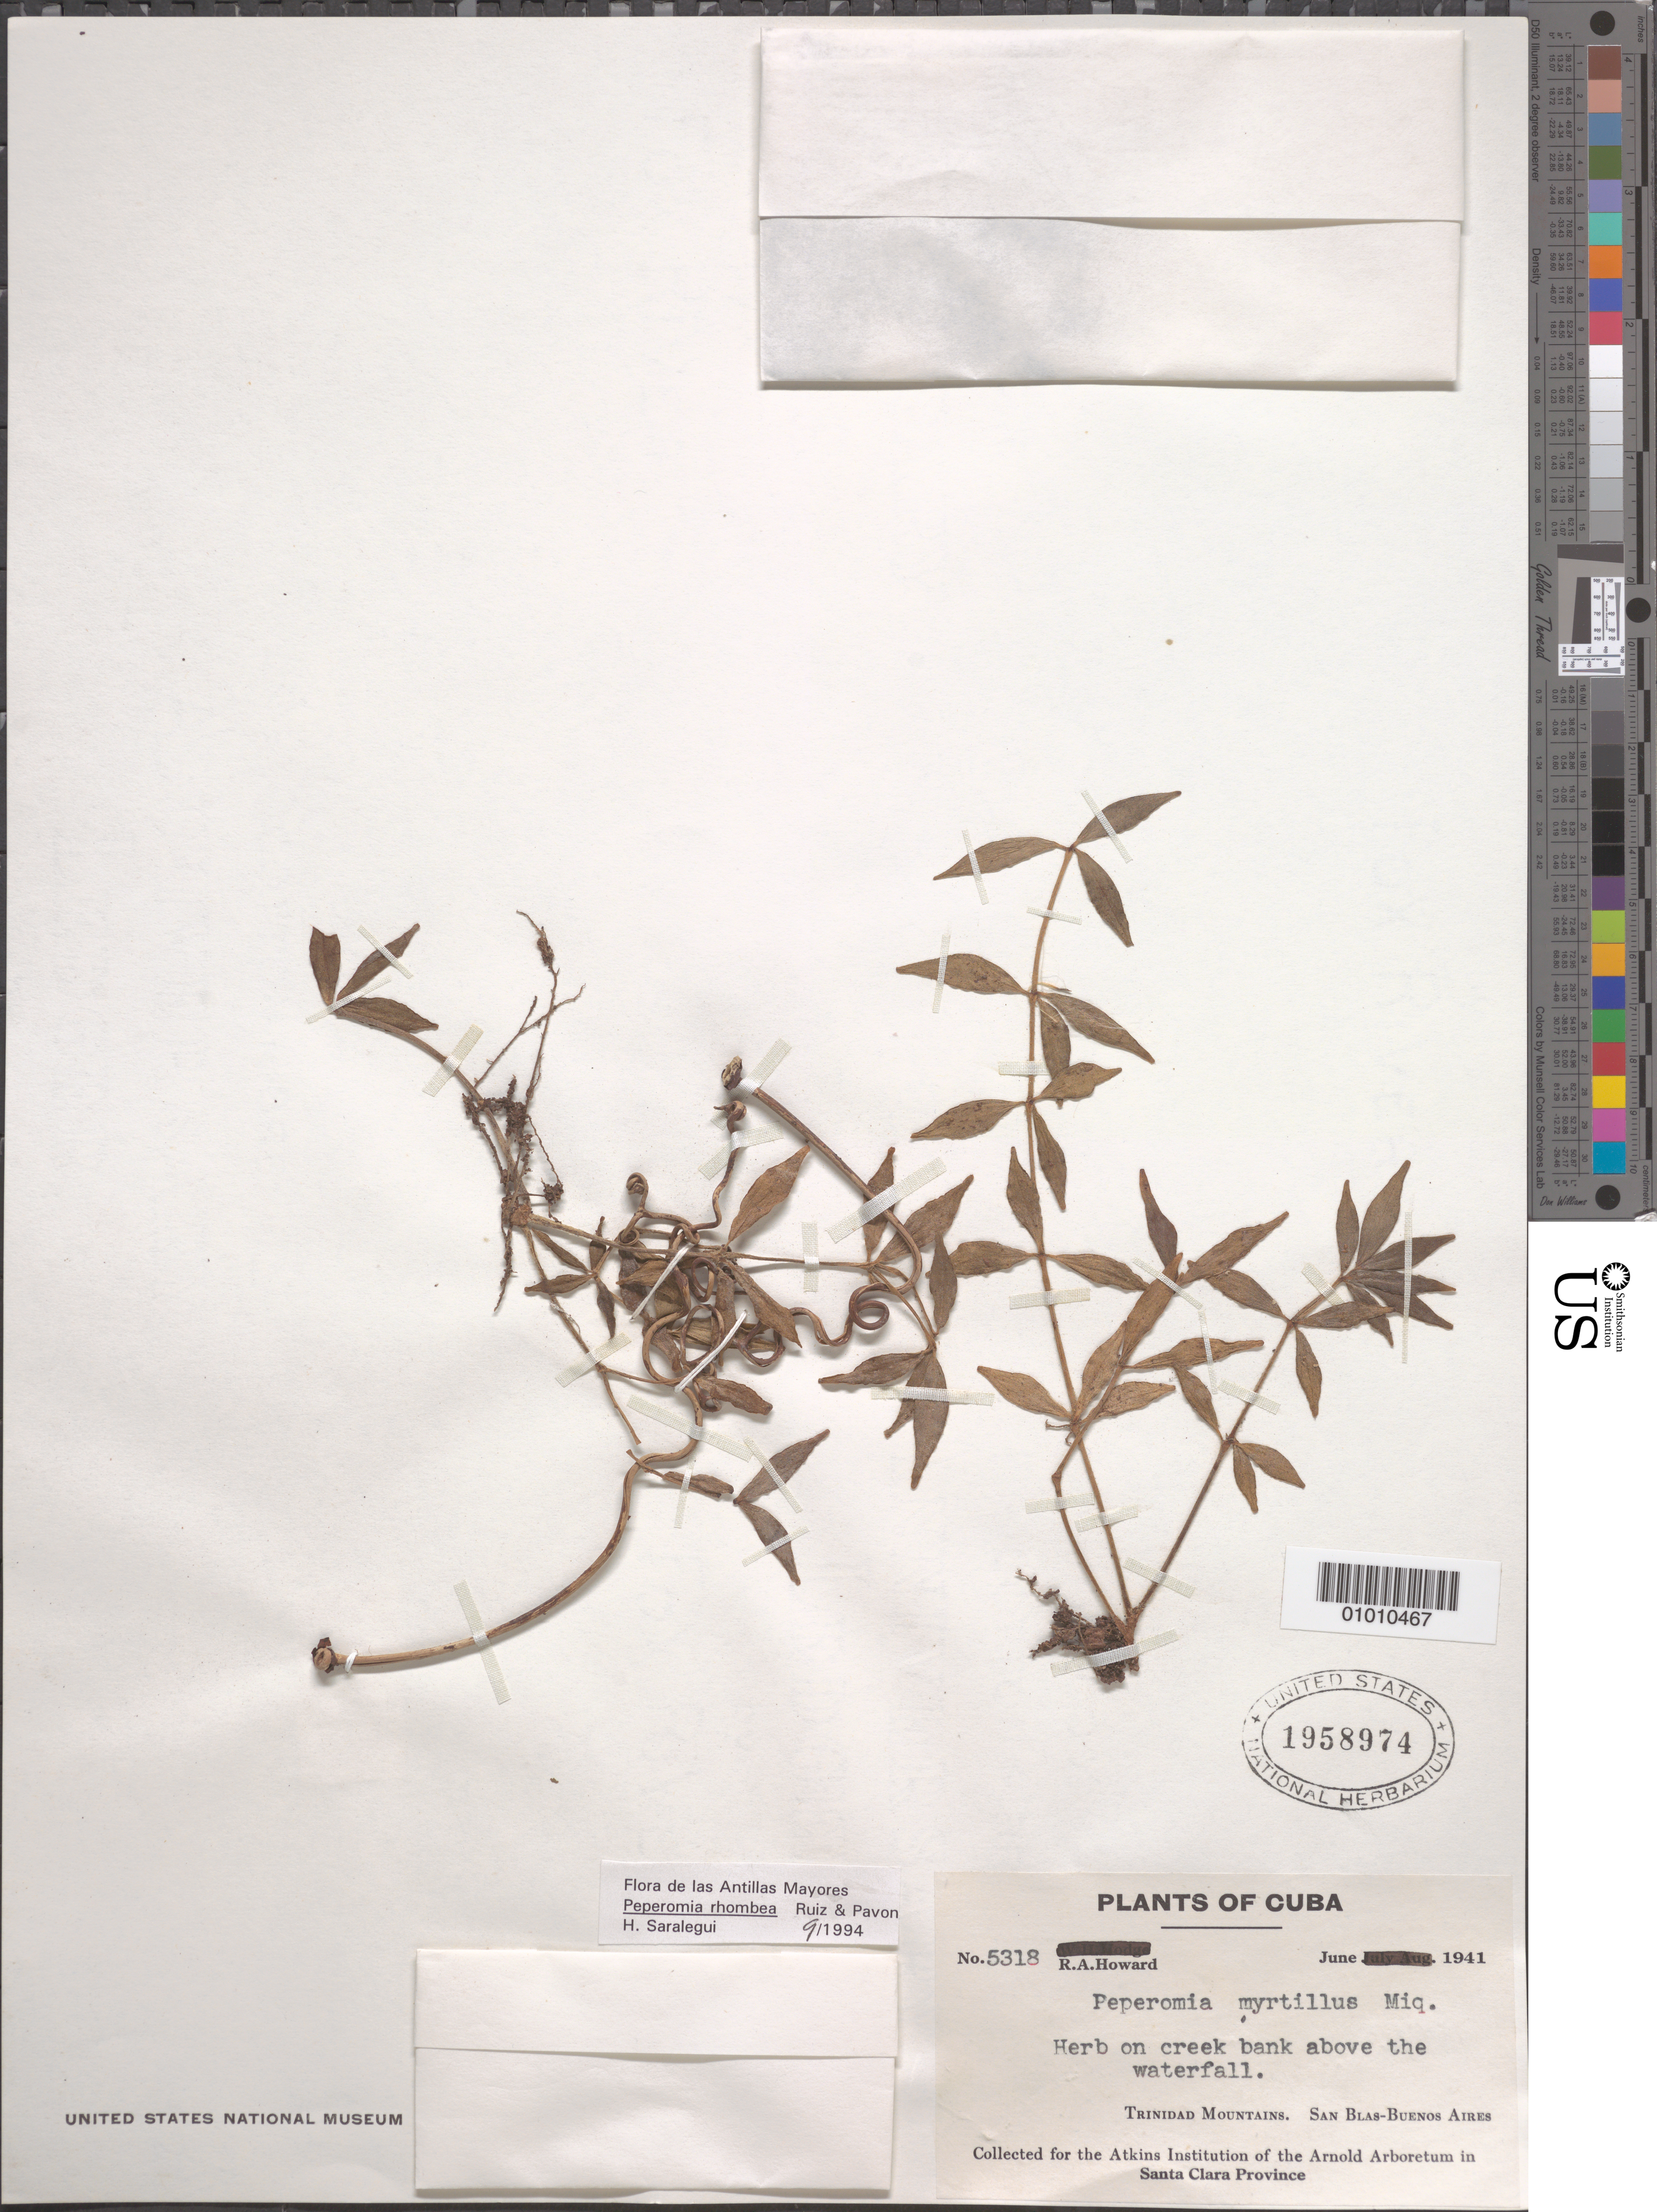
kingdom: Plantae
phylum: Tracheophyta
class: Magnoliopsida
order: Piperales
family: Piperaceae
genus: Peperomia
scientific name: Peperomia rhombea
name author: Ruiz & Pav.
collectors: R. A. Howard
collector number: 5318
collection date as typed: Jun 1941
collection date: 1941-06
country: Cuba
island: Cuba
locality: Herb on creek bank above the waterfall Trinidad Mountains San Blas-Buenos Aires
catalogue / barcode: US 1958974